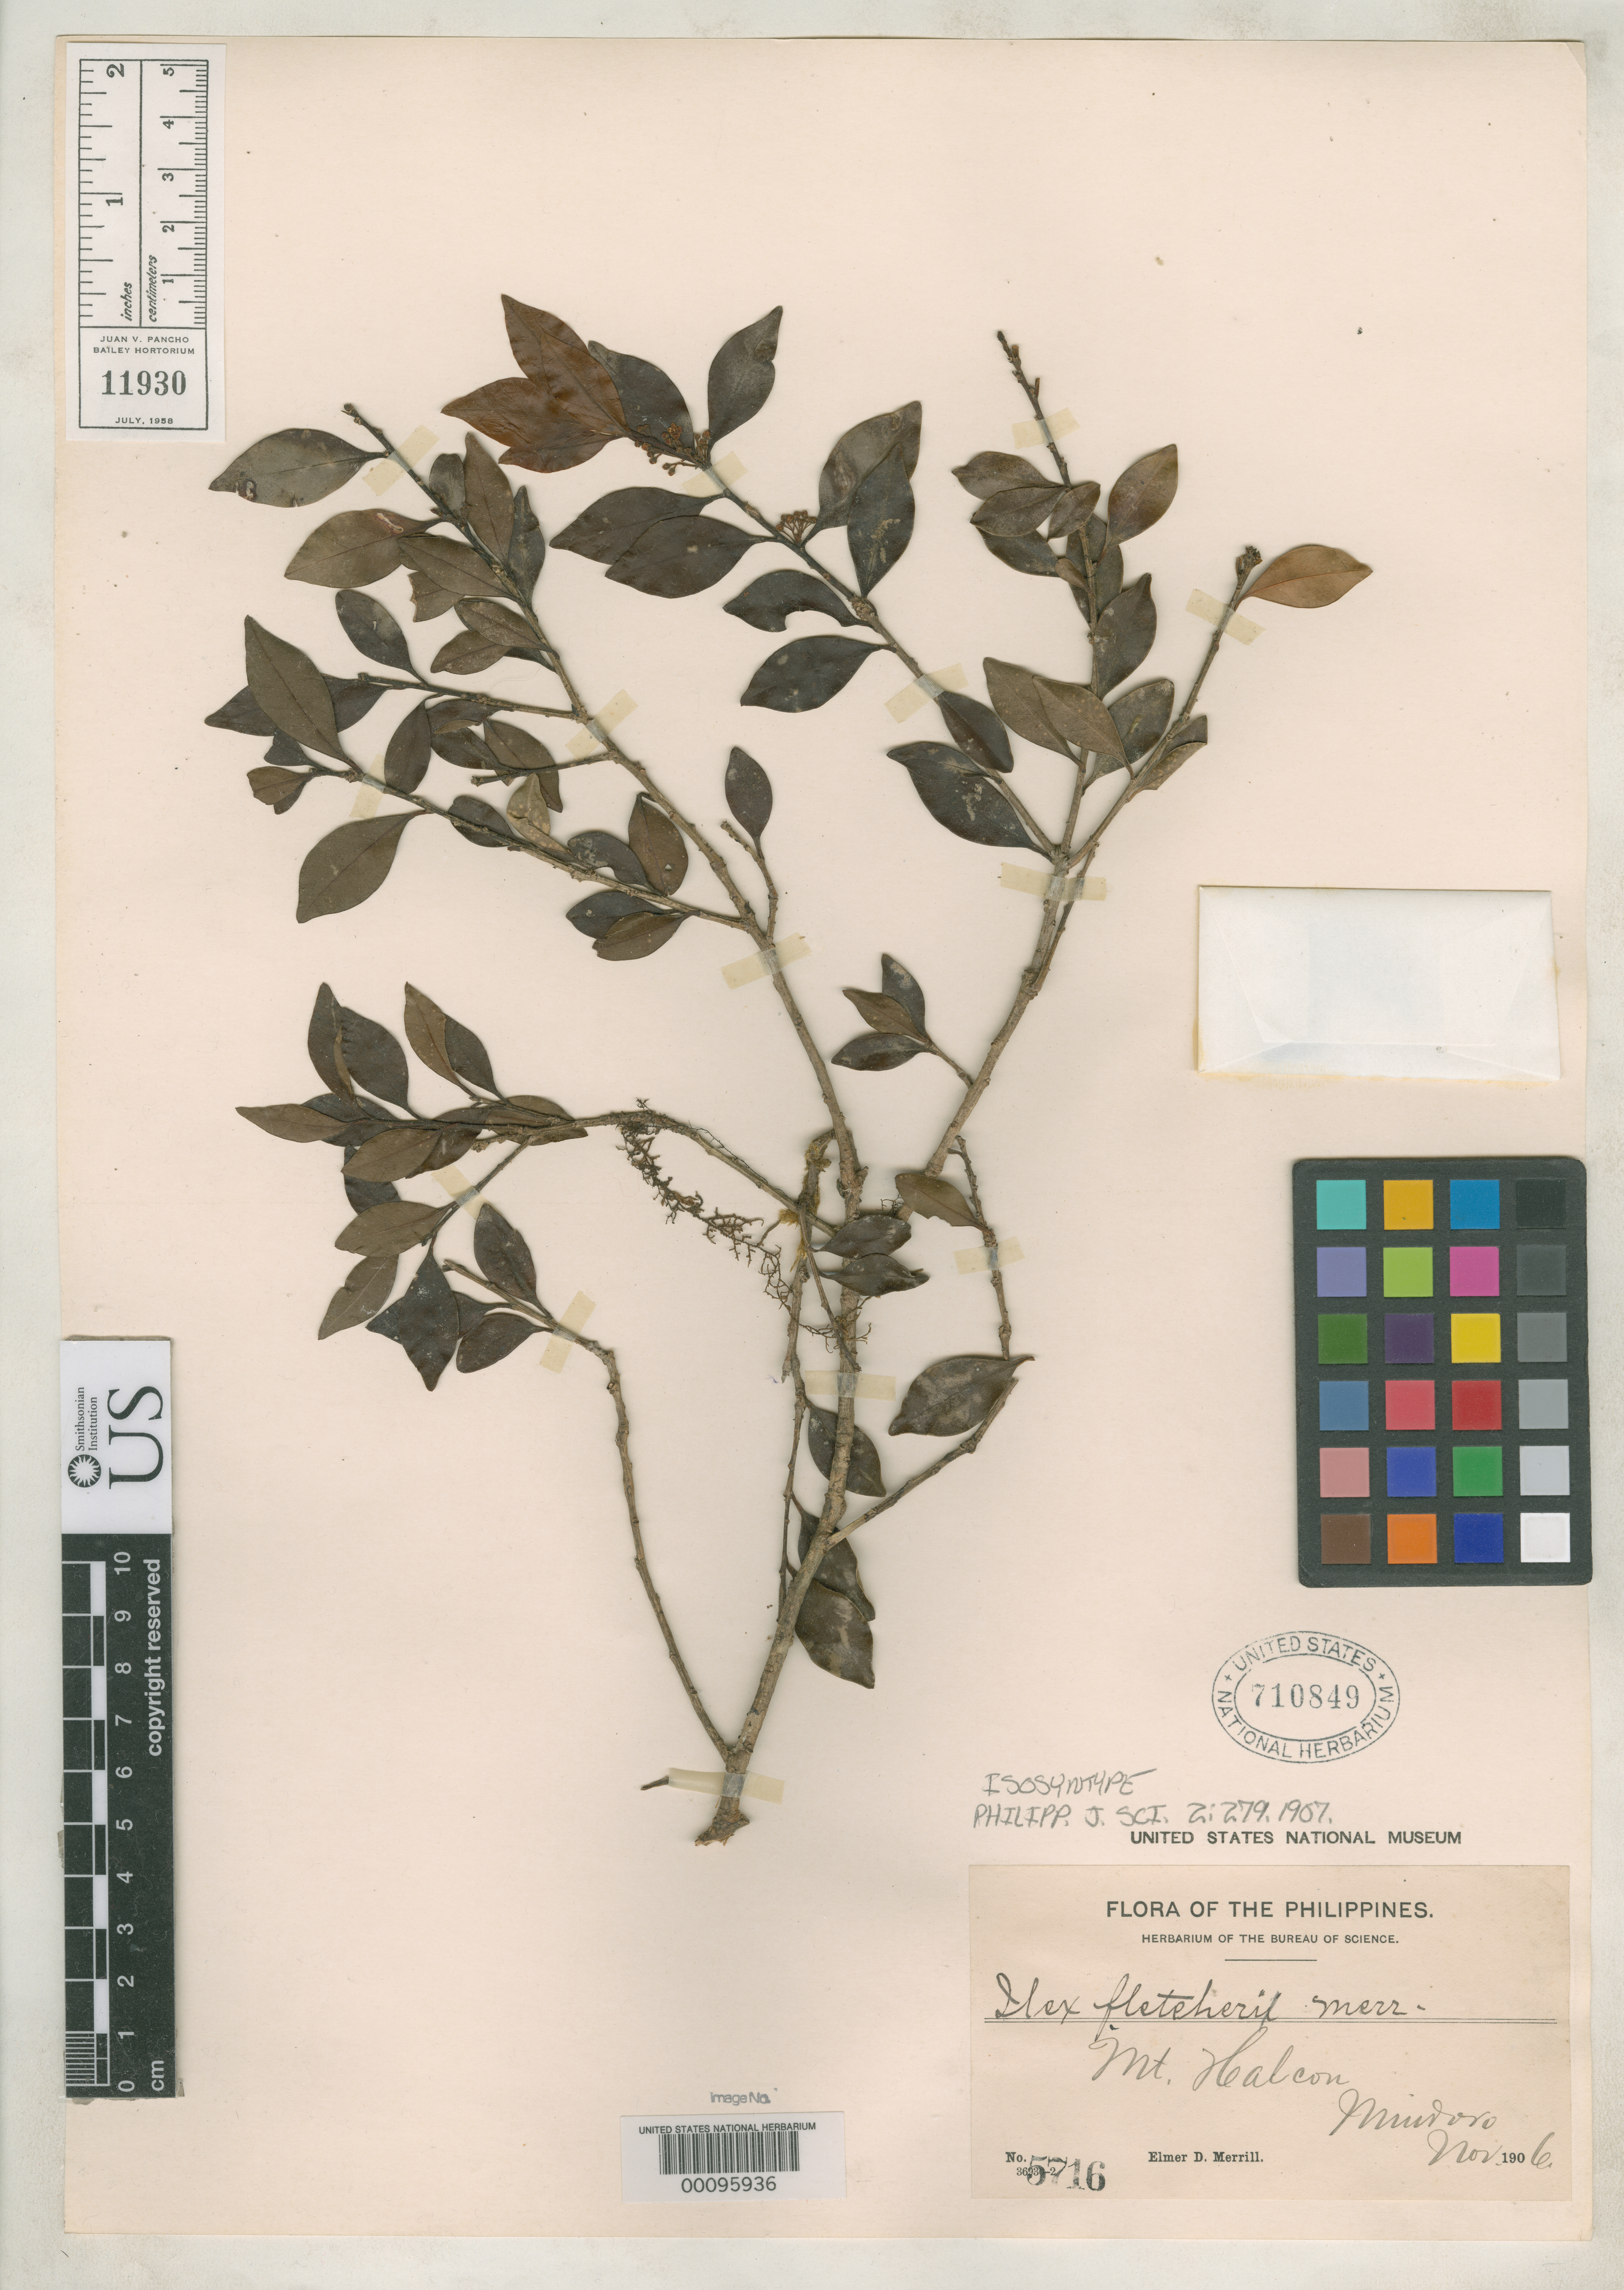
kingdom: Plantae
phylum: Tracheophyta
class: Magnoliopsida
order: Aquifoliales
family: Aquifoliaceae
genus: Ilex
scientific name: Ilex fletcheri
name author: Merr.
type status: Isosyntype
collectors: E. D. Merrill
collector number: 5716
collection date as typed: Nov 1907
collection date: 1907-11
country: Philippines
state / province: Mimaropa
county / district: Mindoro Oriental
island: Mindoro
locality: Mt. Halcon.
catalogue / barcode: US 710849